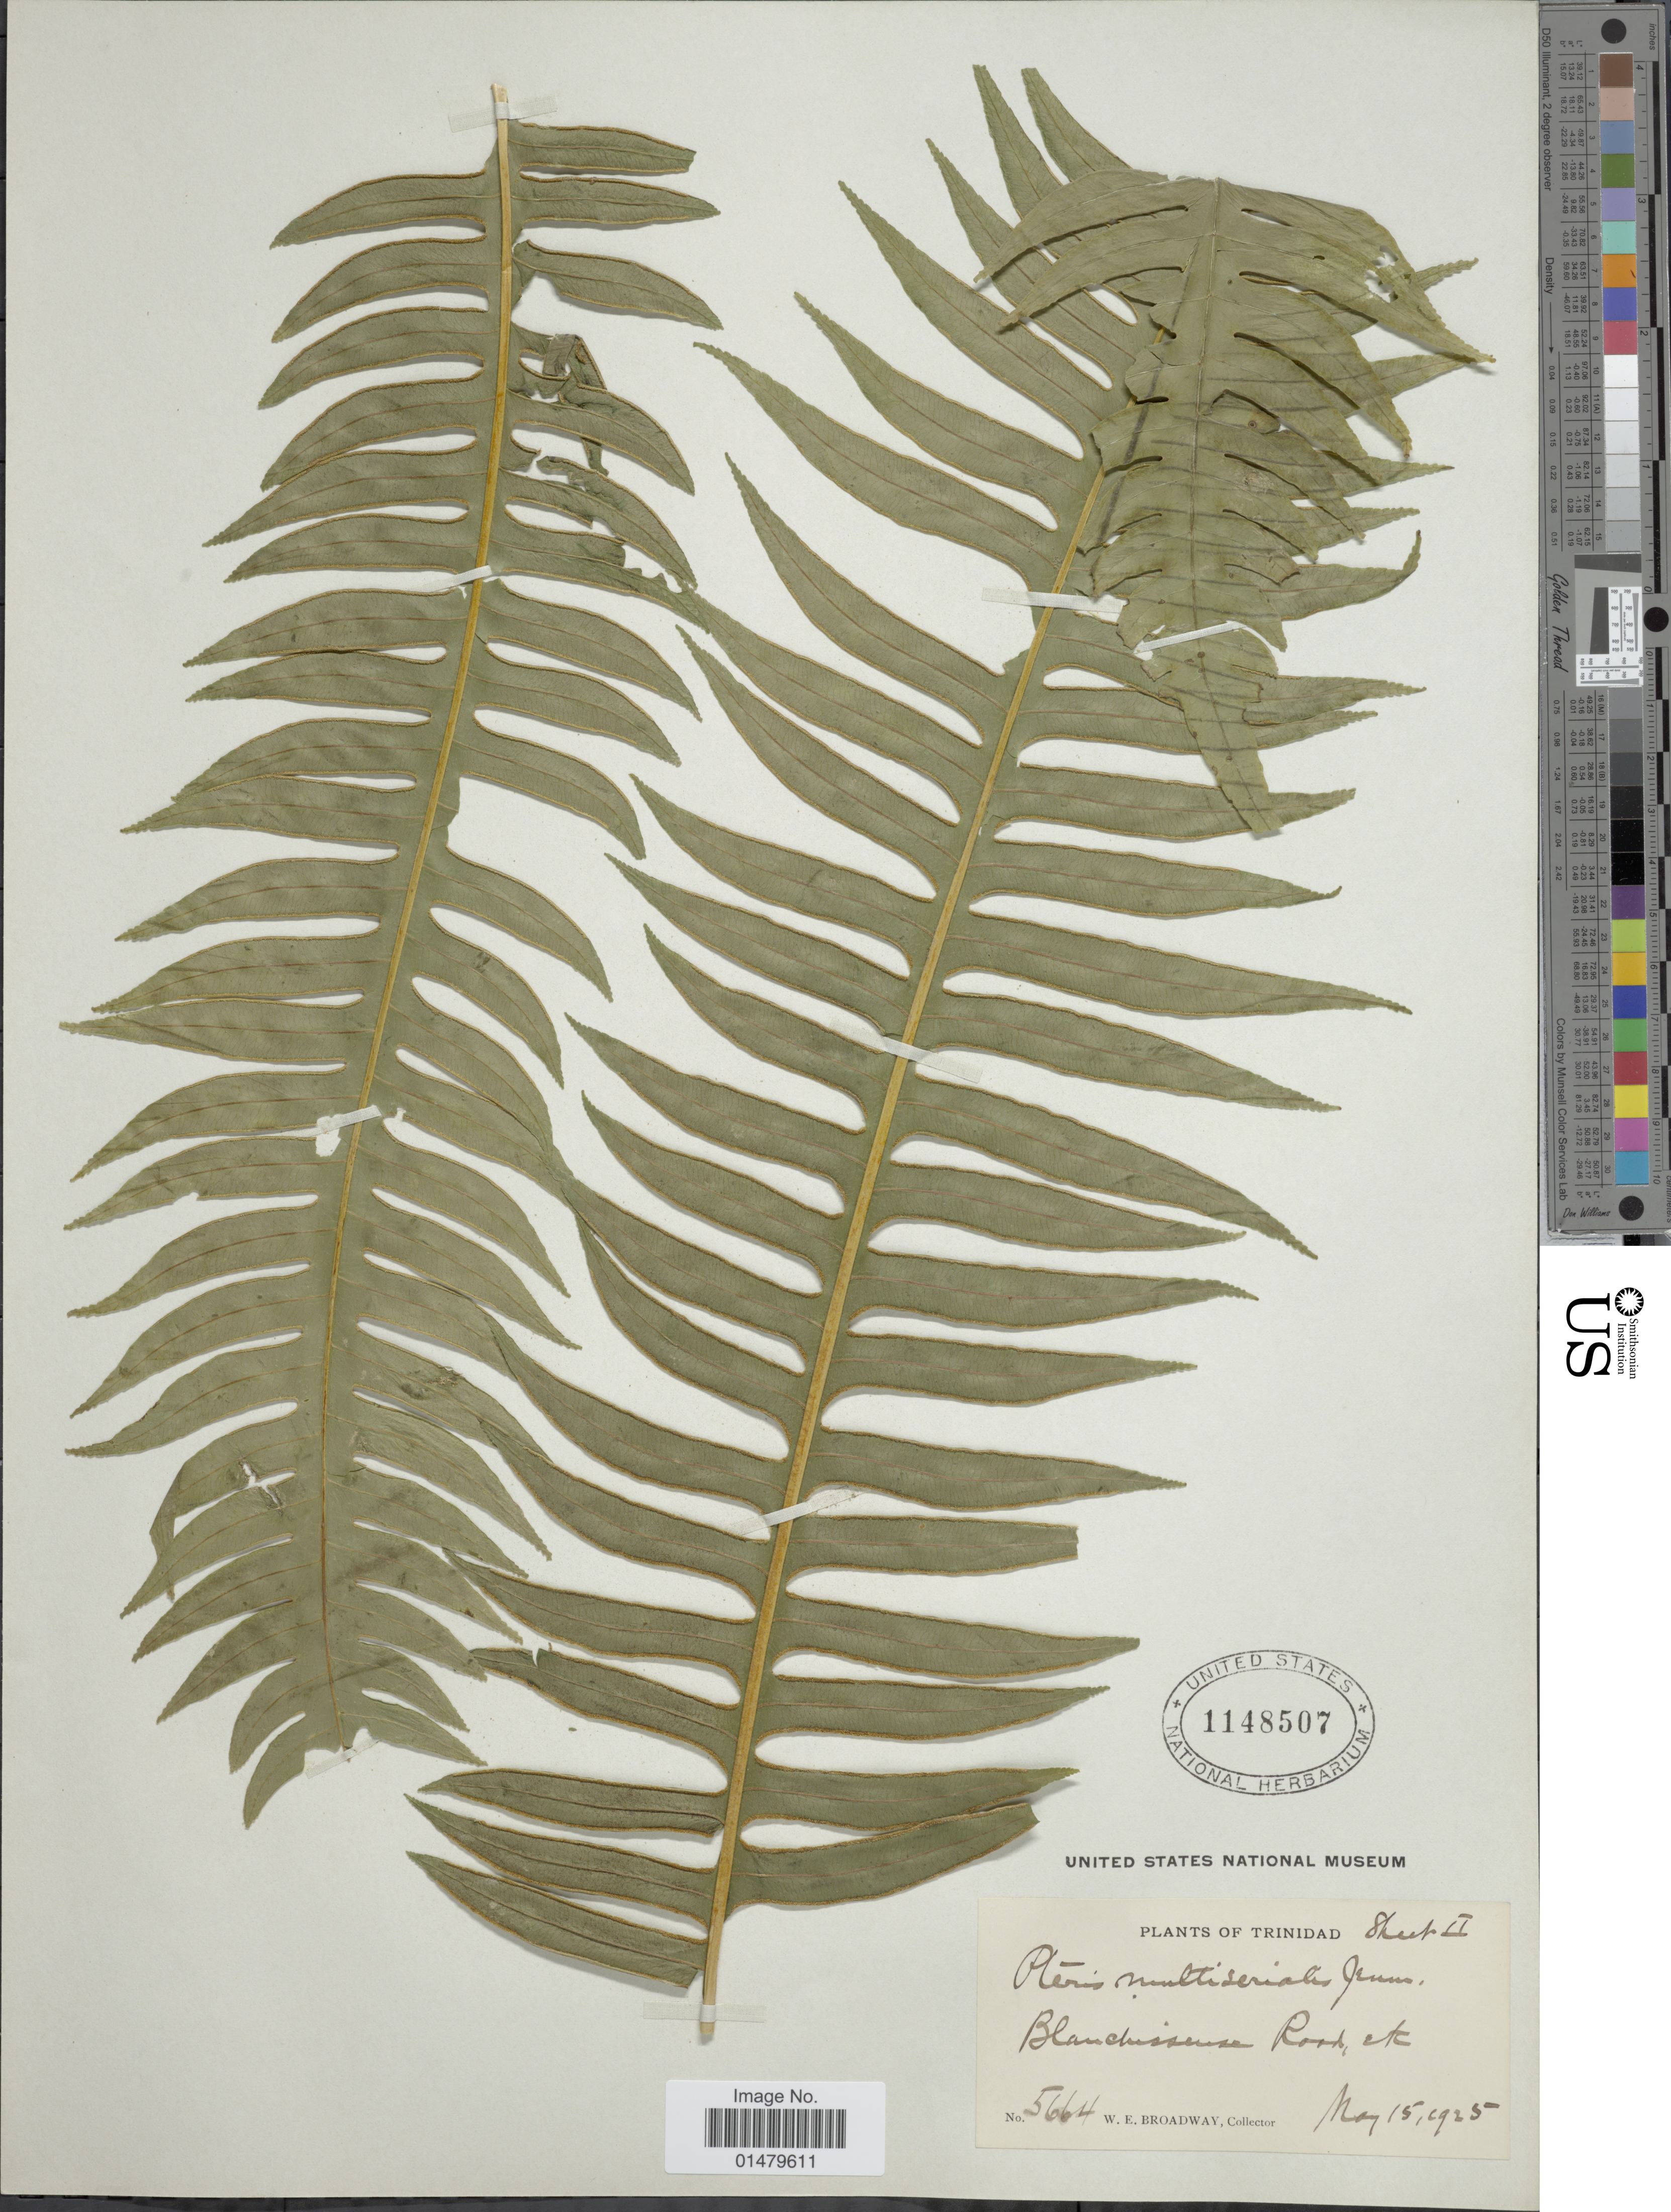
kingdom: Plantae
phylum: Tracheophyta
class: Polypodiopsida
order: Polypodiales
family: Pteridaceae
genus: Pteris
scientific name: Pteris multiserialis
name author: Jenman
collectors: W. E. Broadway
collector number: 5664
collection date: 1925-05-15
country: Trinidad and Tobago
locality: Blanchisseuse Road, etc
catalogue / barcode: US 1148507